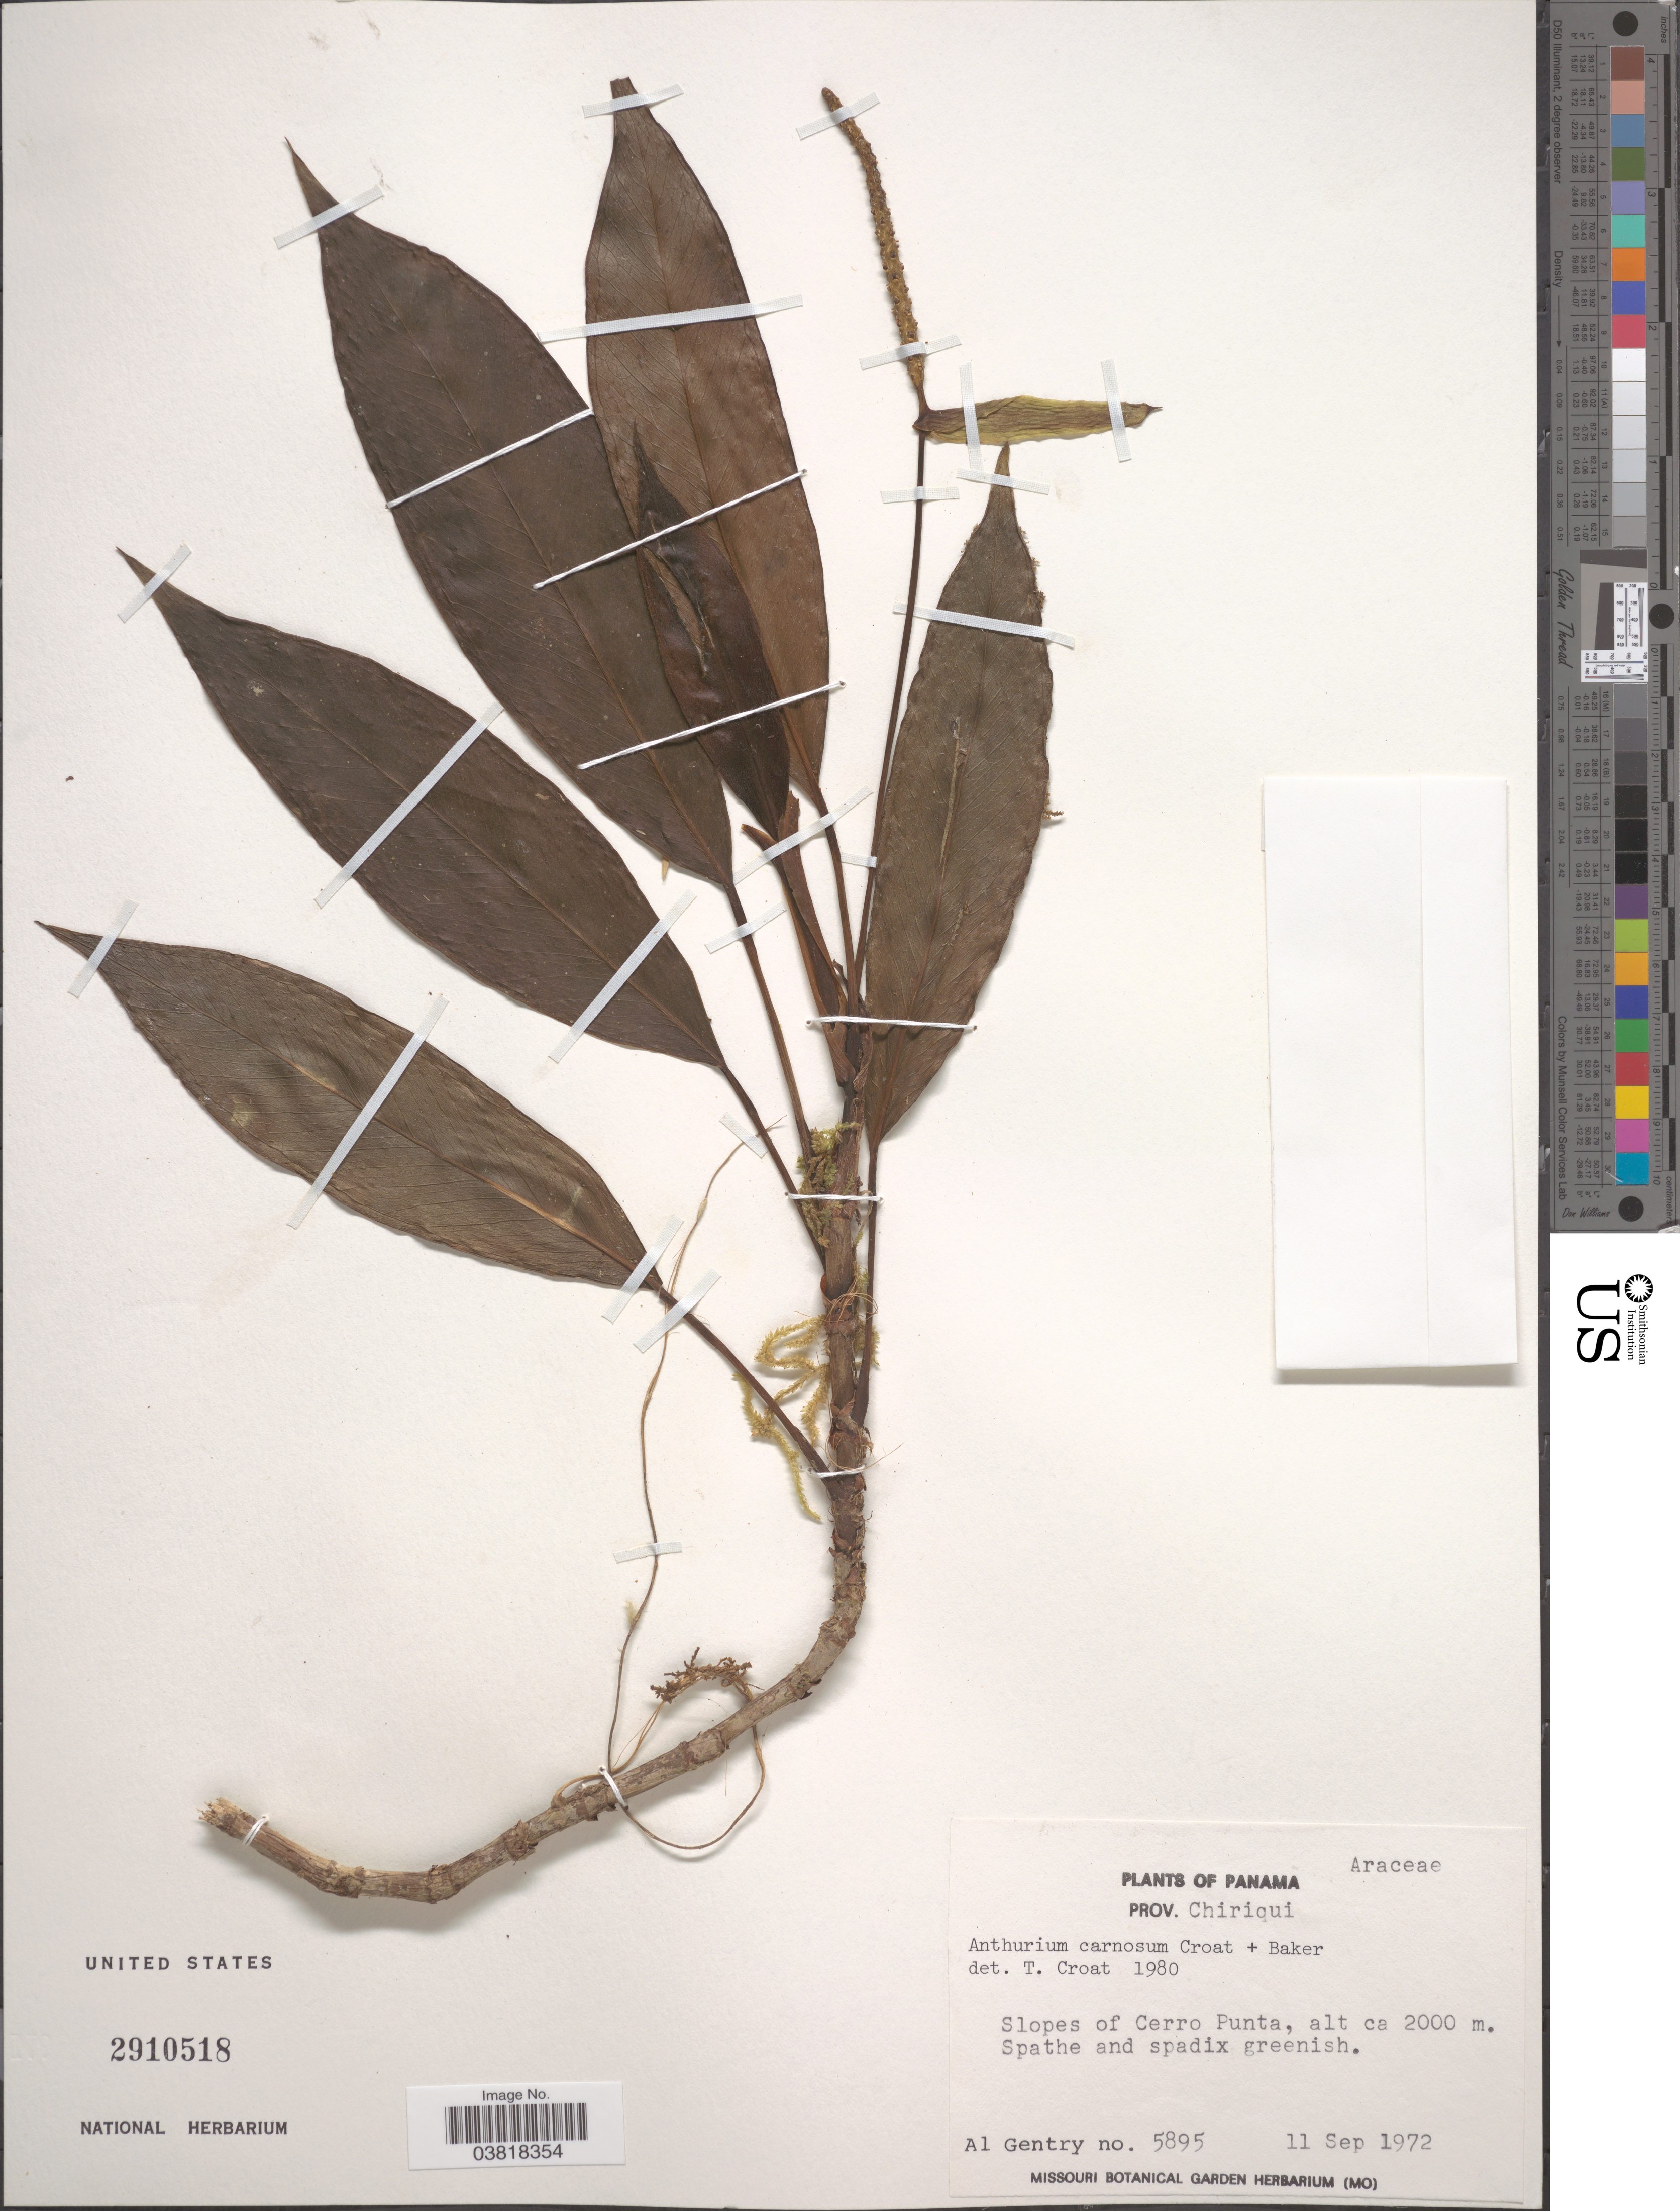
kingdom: Plantae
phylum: Tracheophyta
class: Liliopsida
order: Alismatales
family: Araceae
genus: Anthurium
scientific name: Anthurium carnosum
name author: Croat & R.A. Baker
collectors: A. H. Gentry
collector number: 5895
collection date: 1972-09-11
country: Panama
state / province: Chiriqui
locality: Slopes of Cerro Punta.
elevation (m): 2000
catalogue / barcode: US 2910518